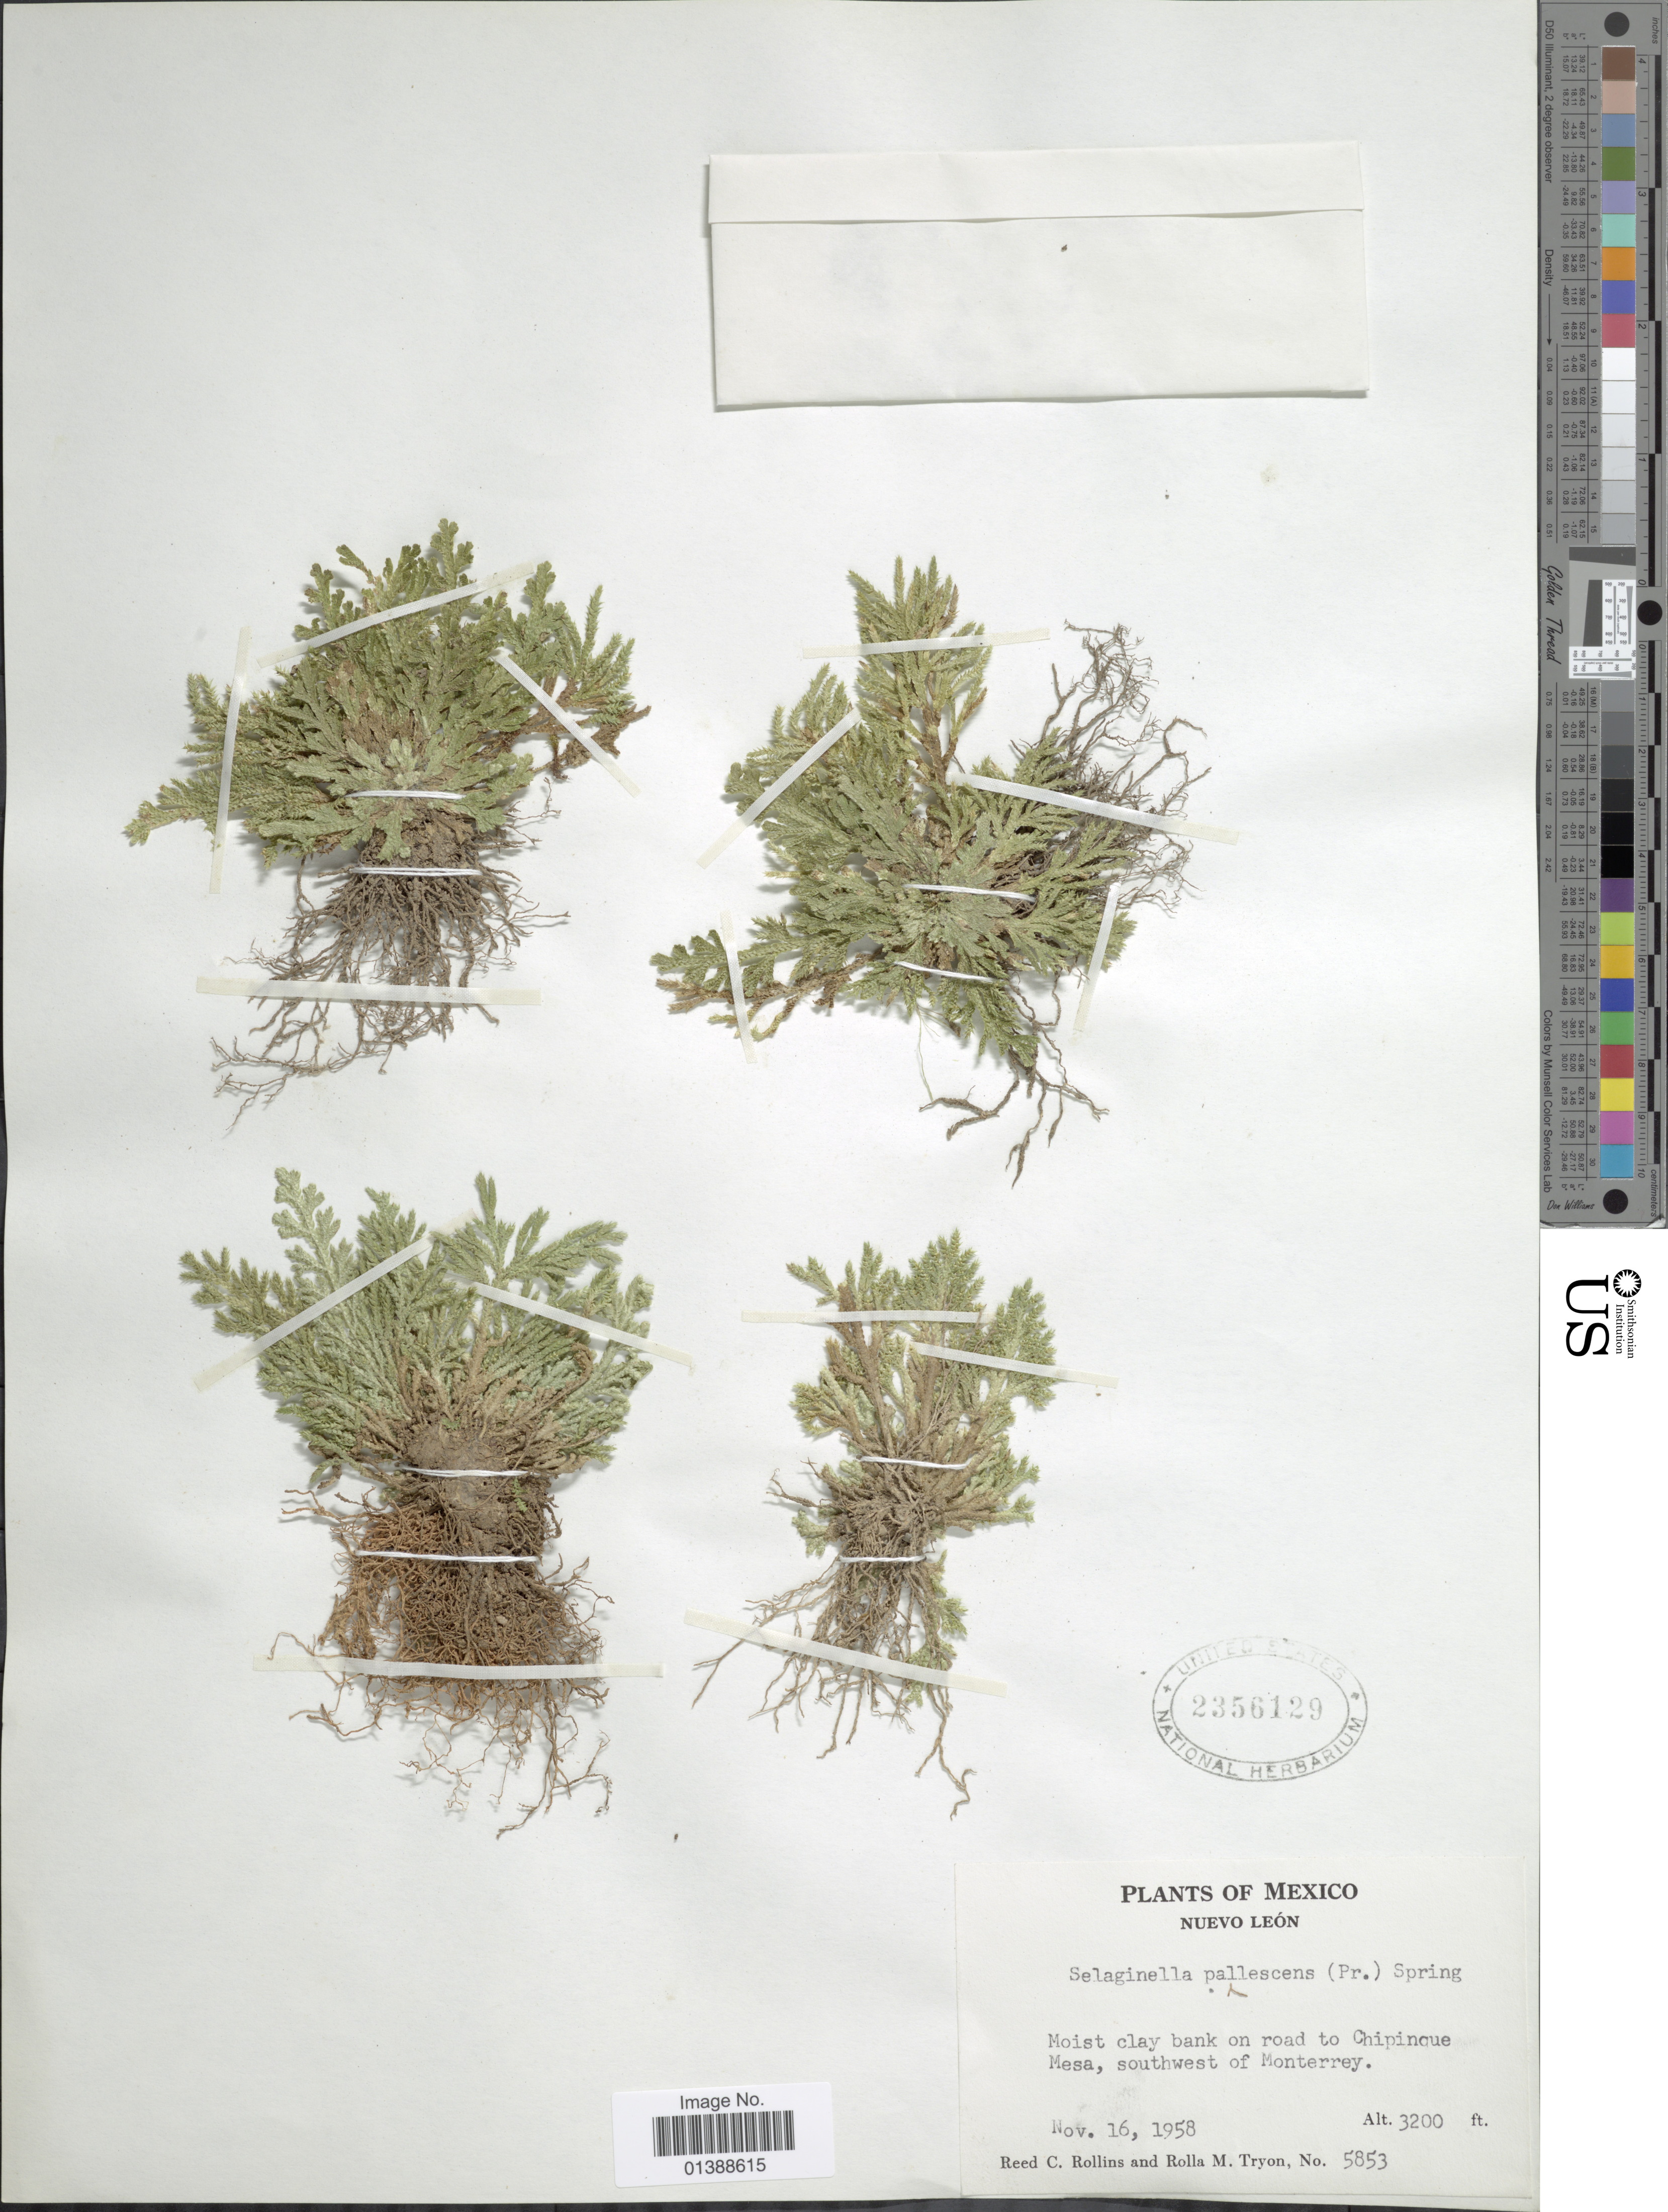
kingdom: Plantae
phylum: Tracheophyta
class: Lycopodiopsida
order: Selaginellales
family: Selaginellaceae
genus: Selaginella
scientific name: Selaginella pallescens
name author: (C. Presl) Spring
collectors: R. C. Rollins & R. M. Tryon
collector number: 5853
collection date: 1958-11-16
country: Mexico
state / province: Nuevo León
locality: Moist clay bank on road to Chipinque Mesa, southwest of Monterrey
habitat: moist clay bank on road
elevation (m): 975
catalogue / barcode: US 2356129